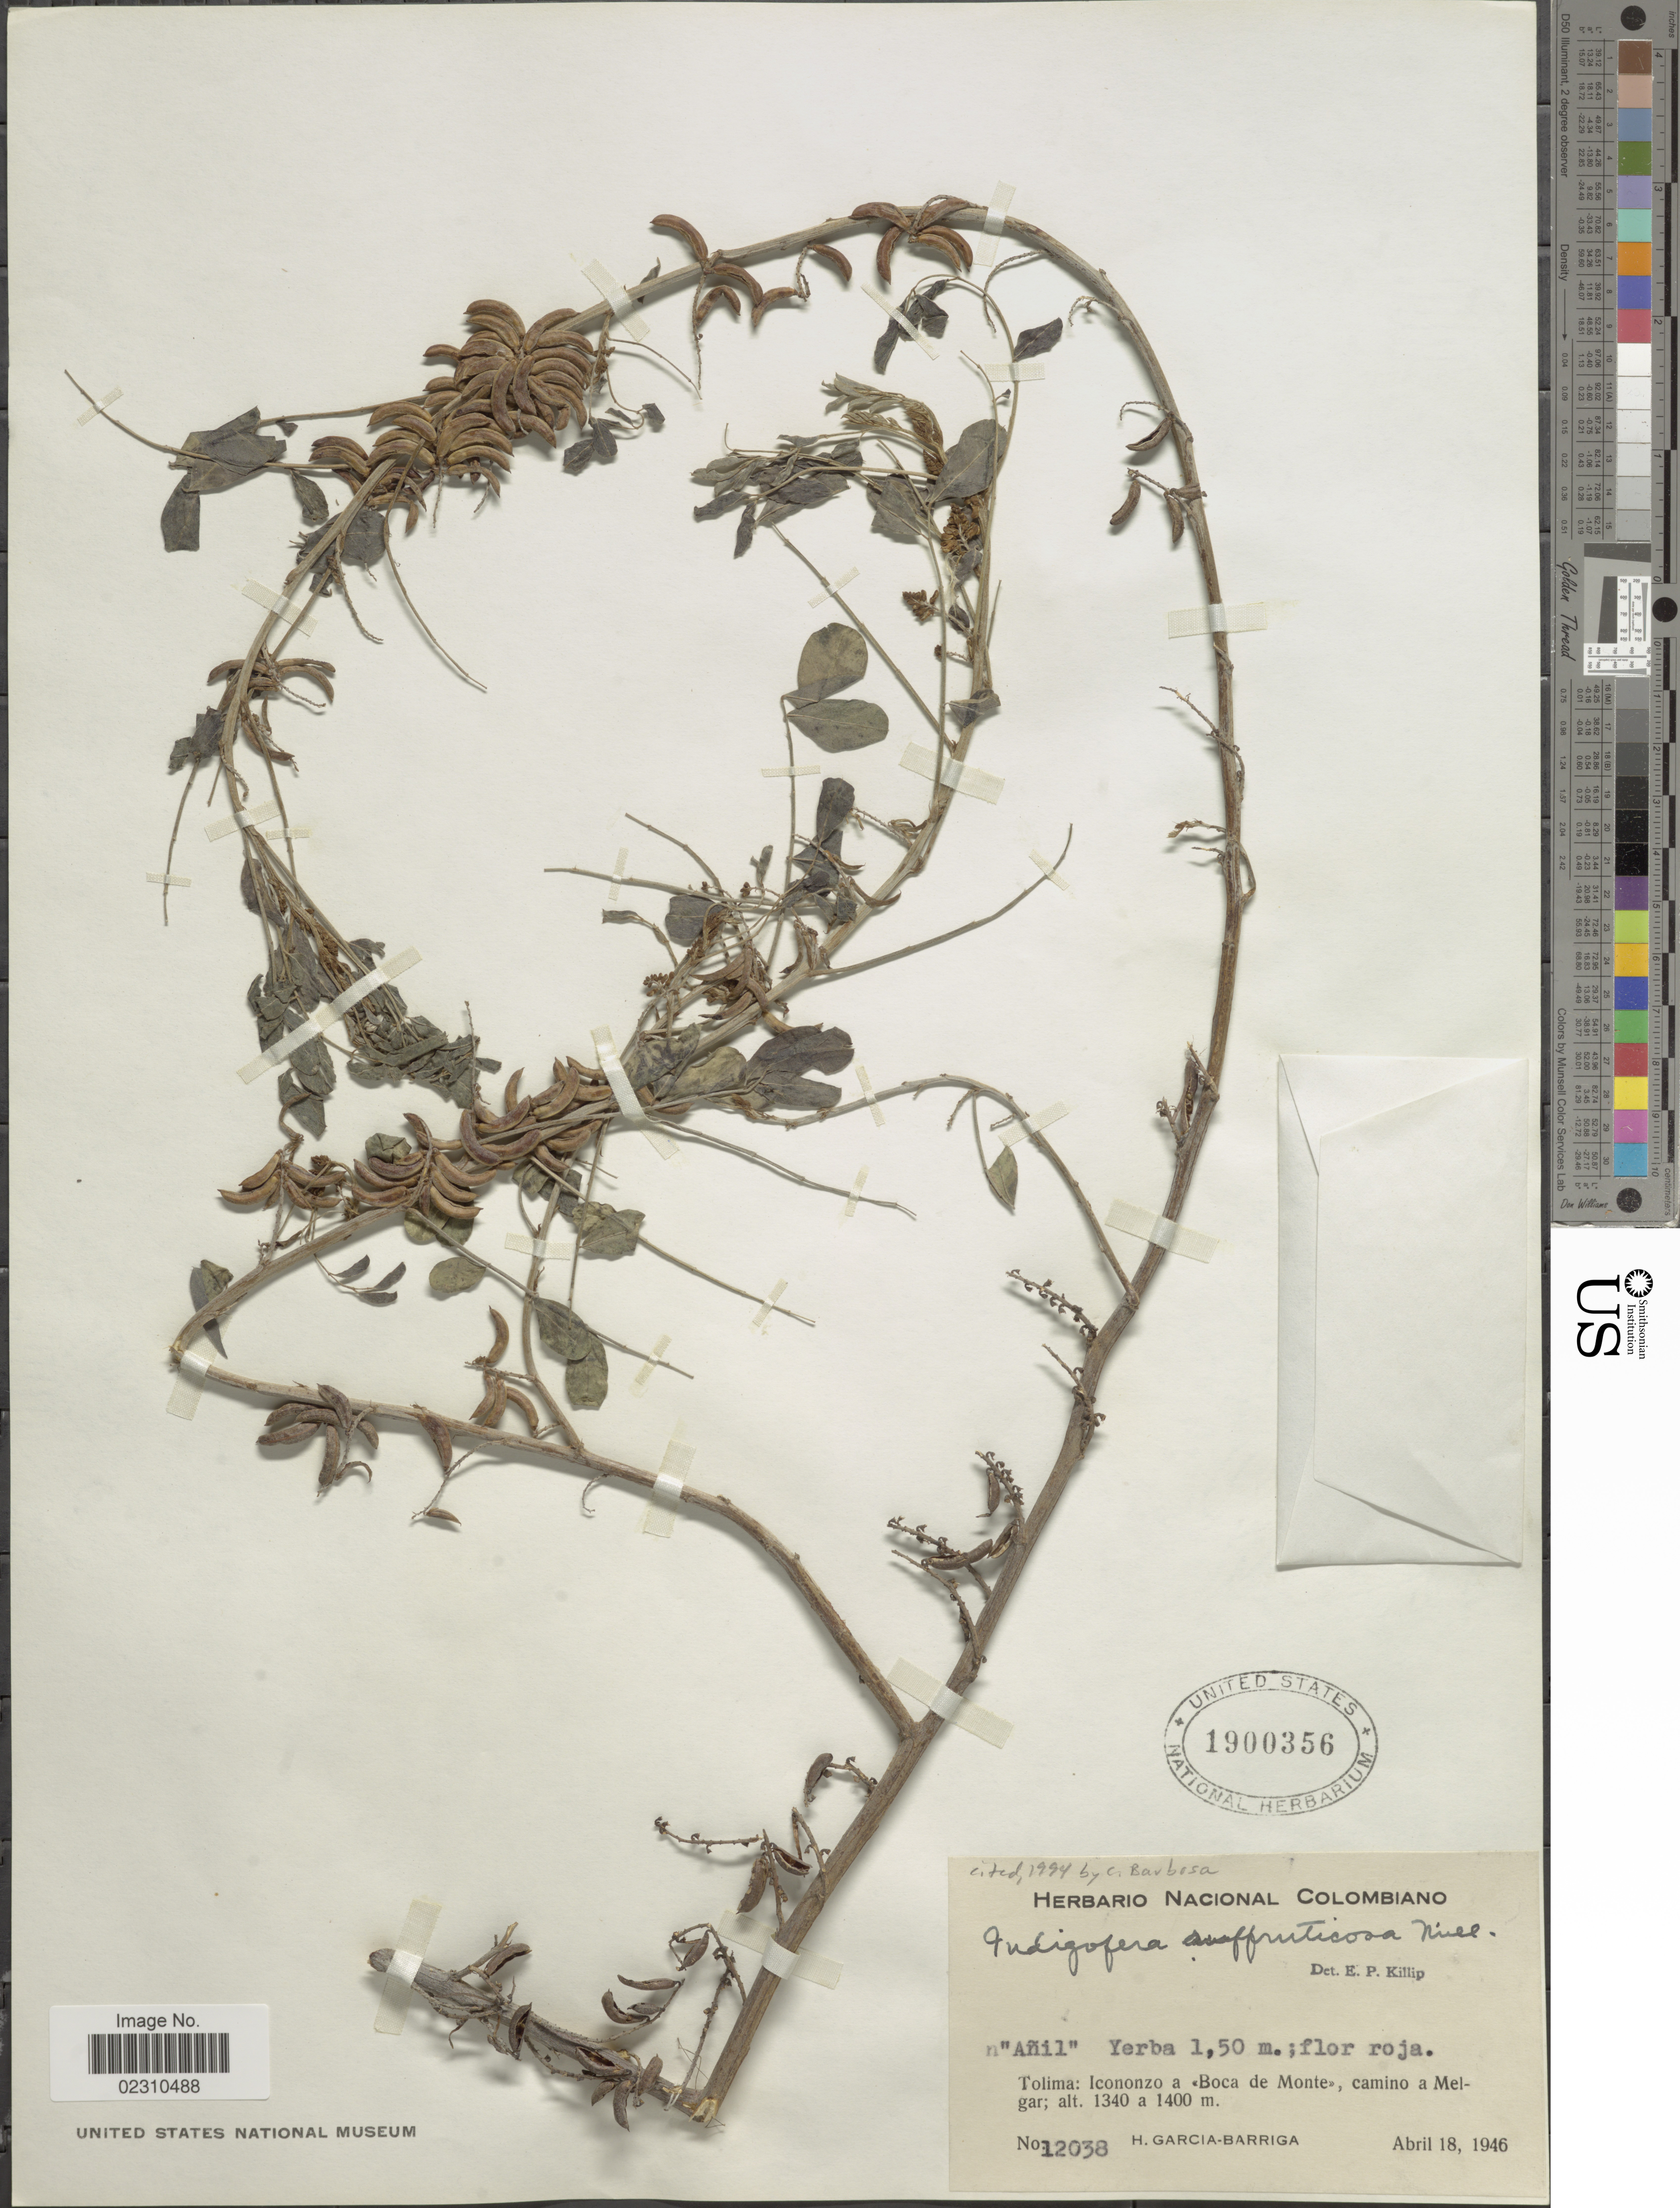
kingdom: Plantae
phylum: Tracheophyta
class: Magnoliopsida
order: Fabales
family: Fabaceae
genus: Indigofera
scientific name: Indigofera suffruticosa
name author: Mill.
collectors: H. García Barriga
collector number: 12038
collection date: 1946-04-18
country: Colombia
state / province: Tolima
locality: Tolima: Icononzo a Boca de Monte, Camino a Melgar.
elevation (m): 1340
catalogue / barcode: US 1900356